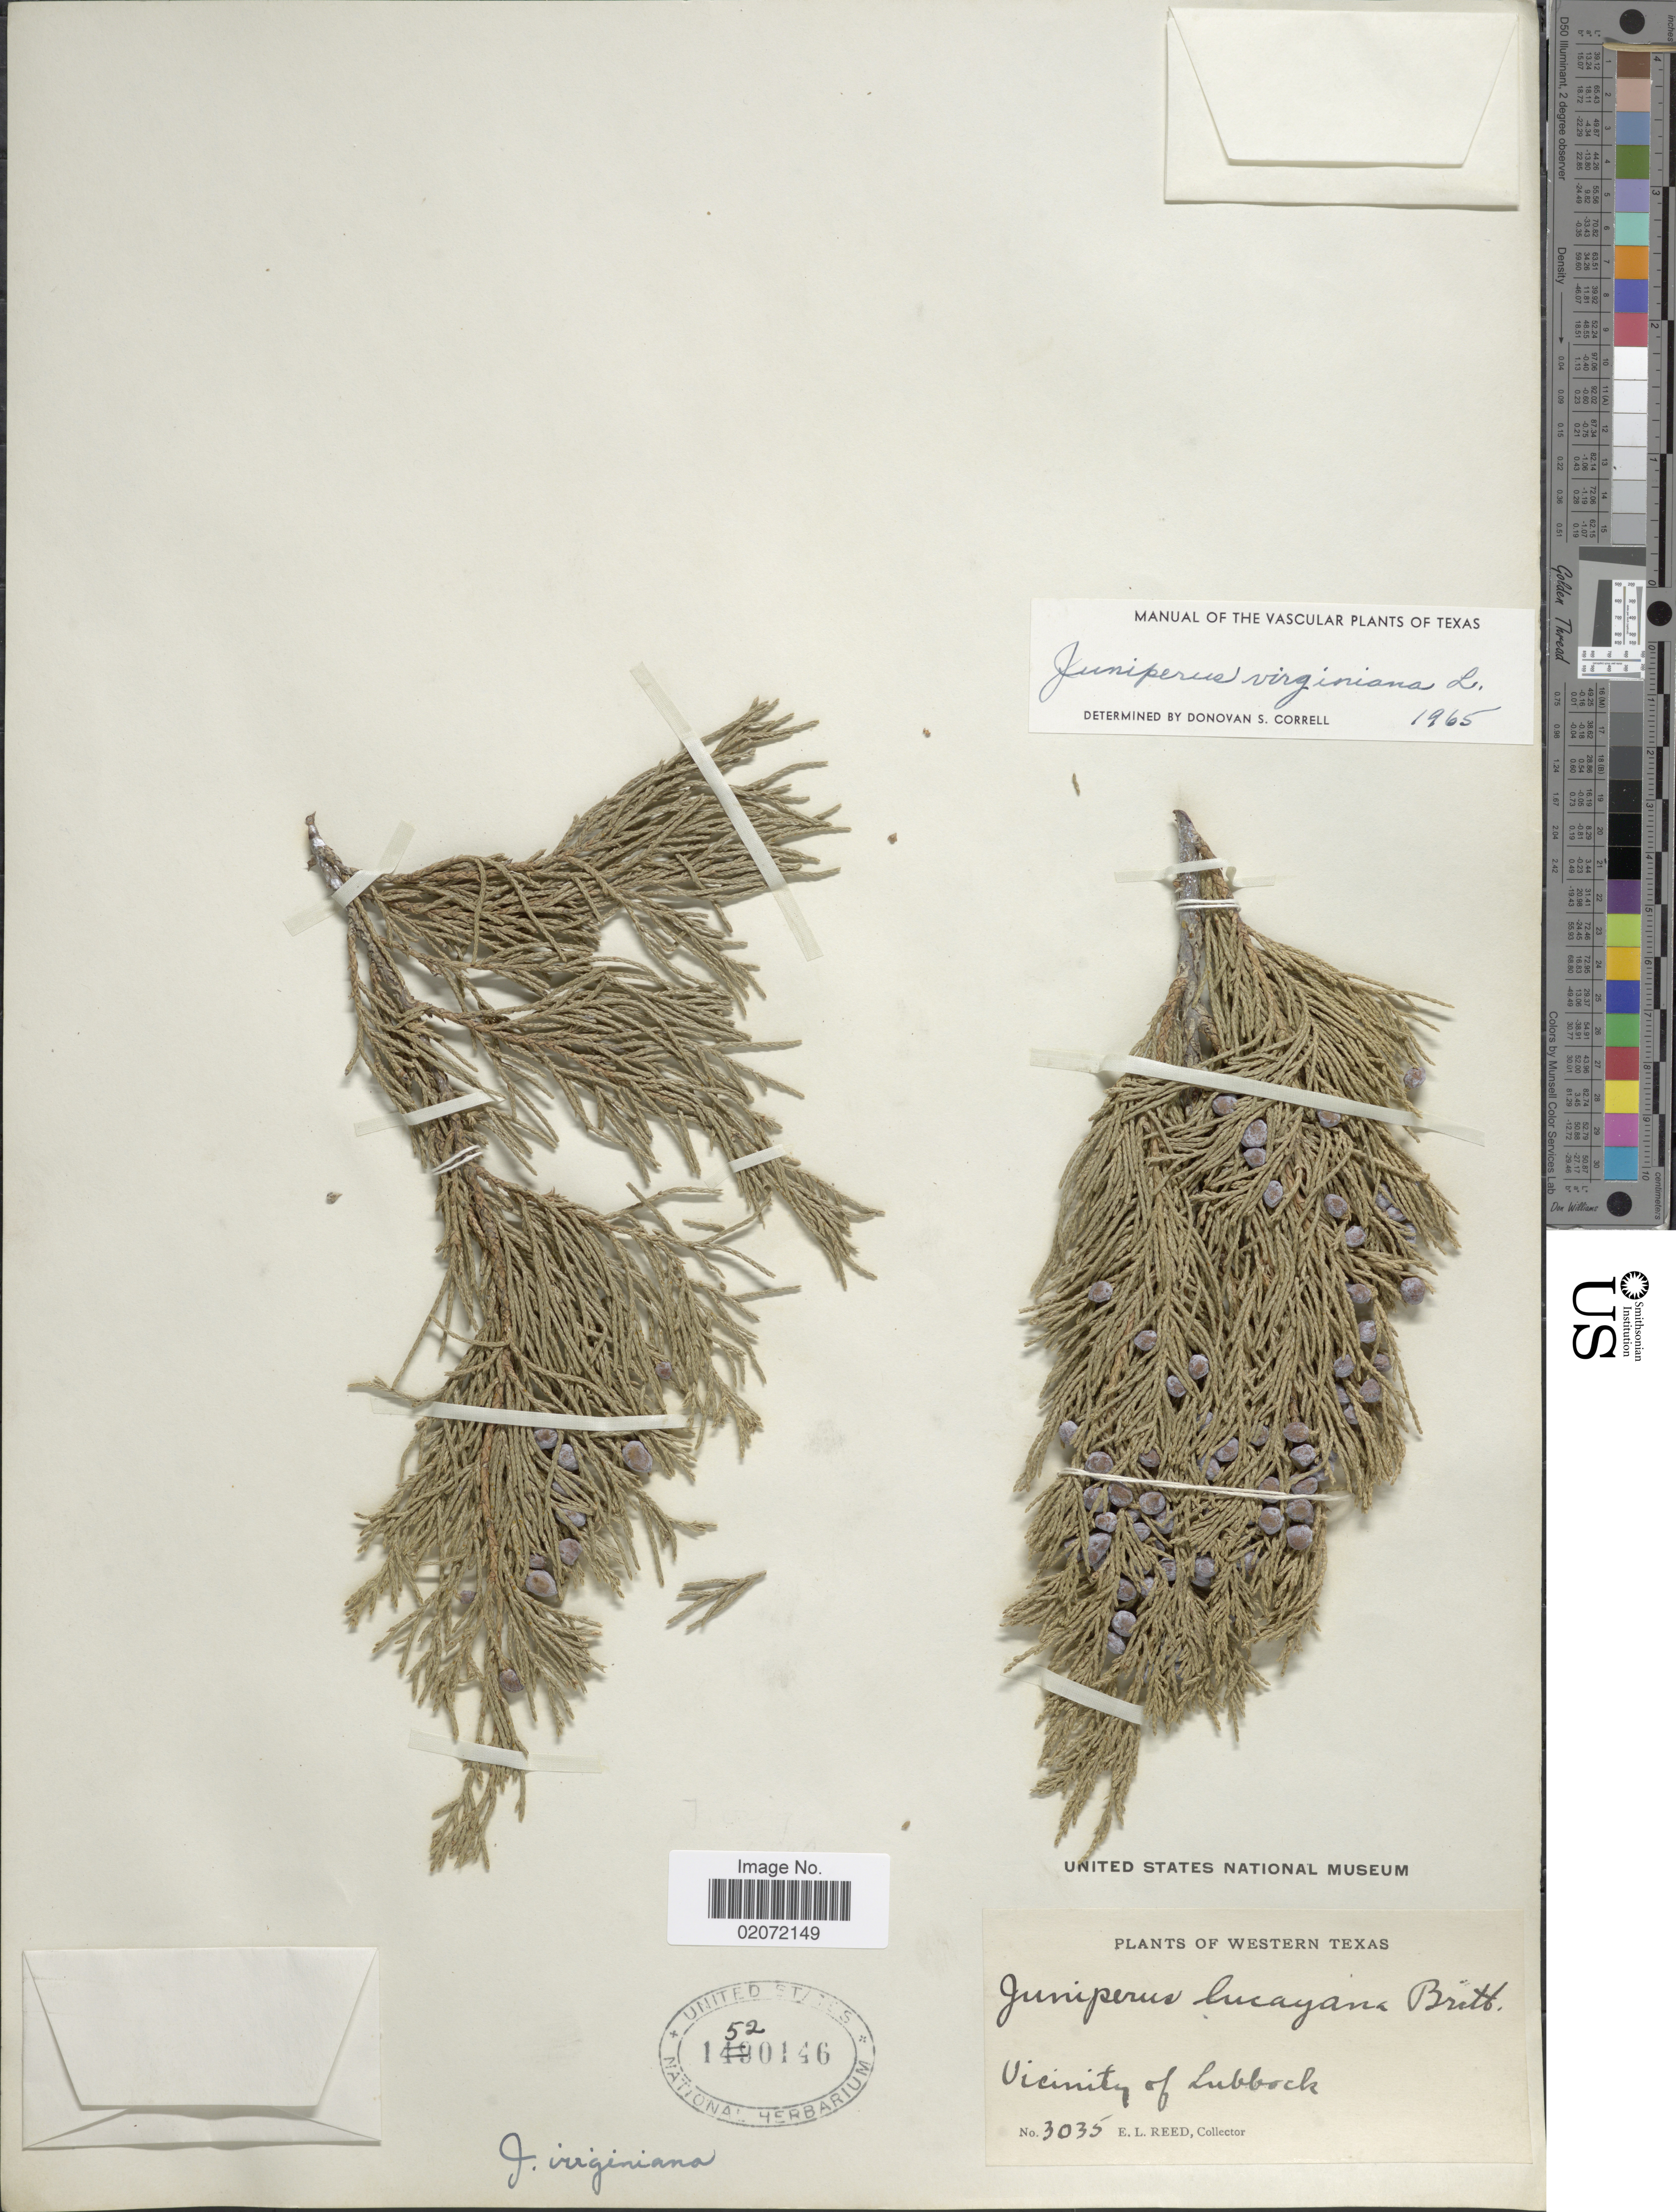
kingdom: Plantae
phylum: Tracheophyta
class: Pinopsida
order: Pinales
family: Cupressaceae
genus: Juniperus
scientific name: Juniperus virginiana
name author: L.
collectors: E. Reed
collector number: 3035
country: United States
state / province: Texas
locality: Western Texas. Vicinity of Lubbock.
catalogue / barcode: US 1520146